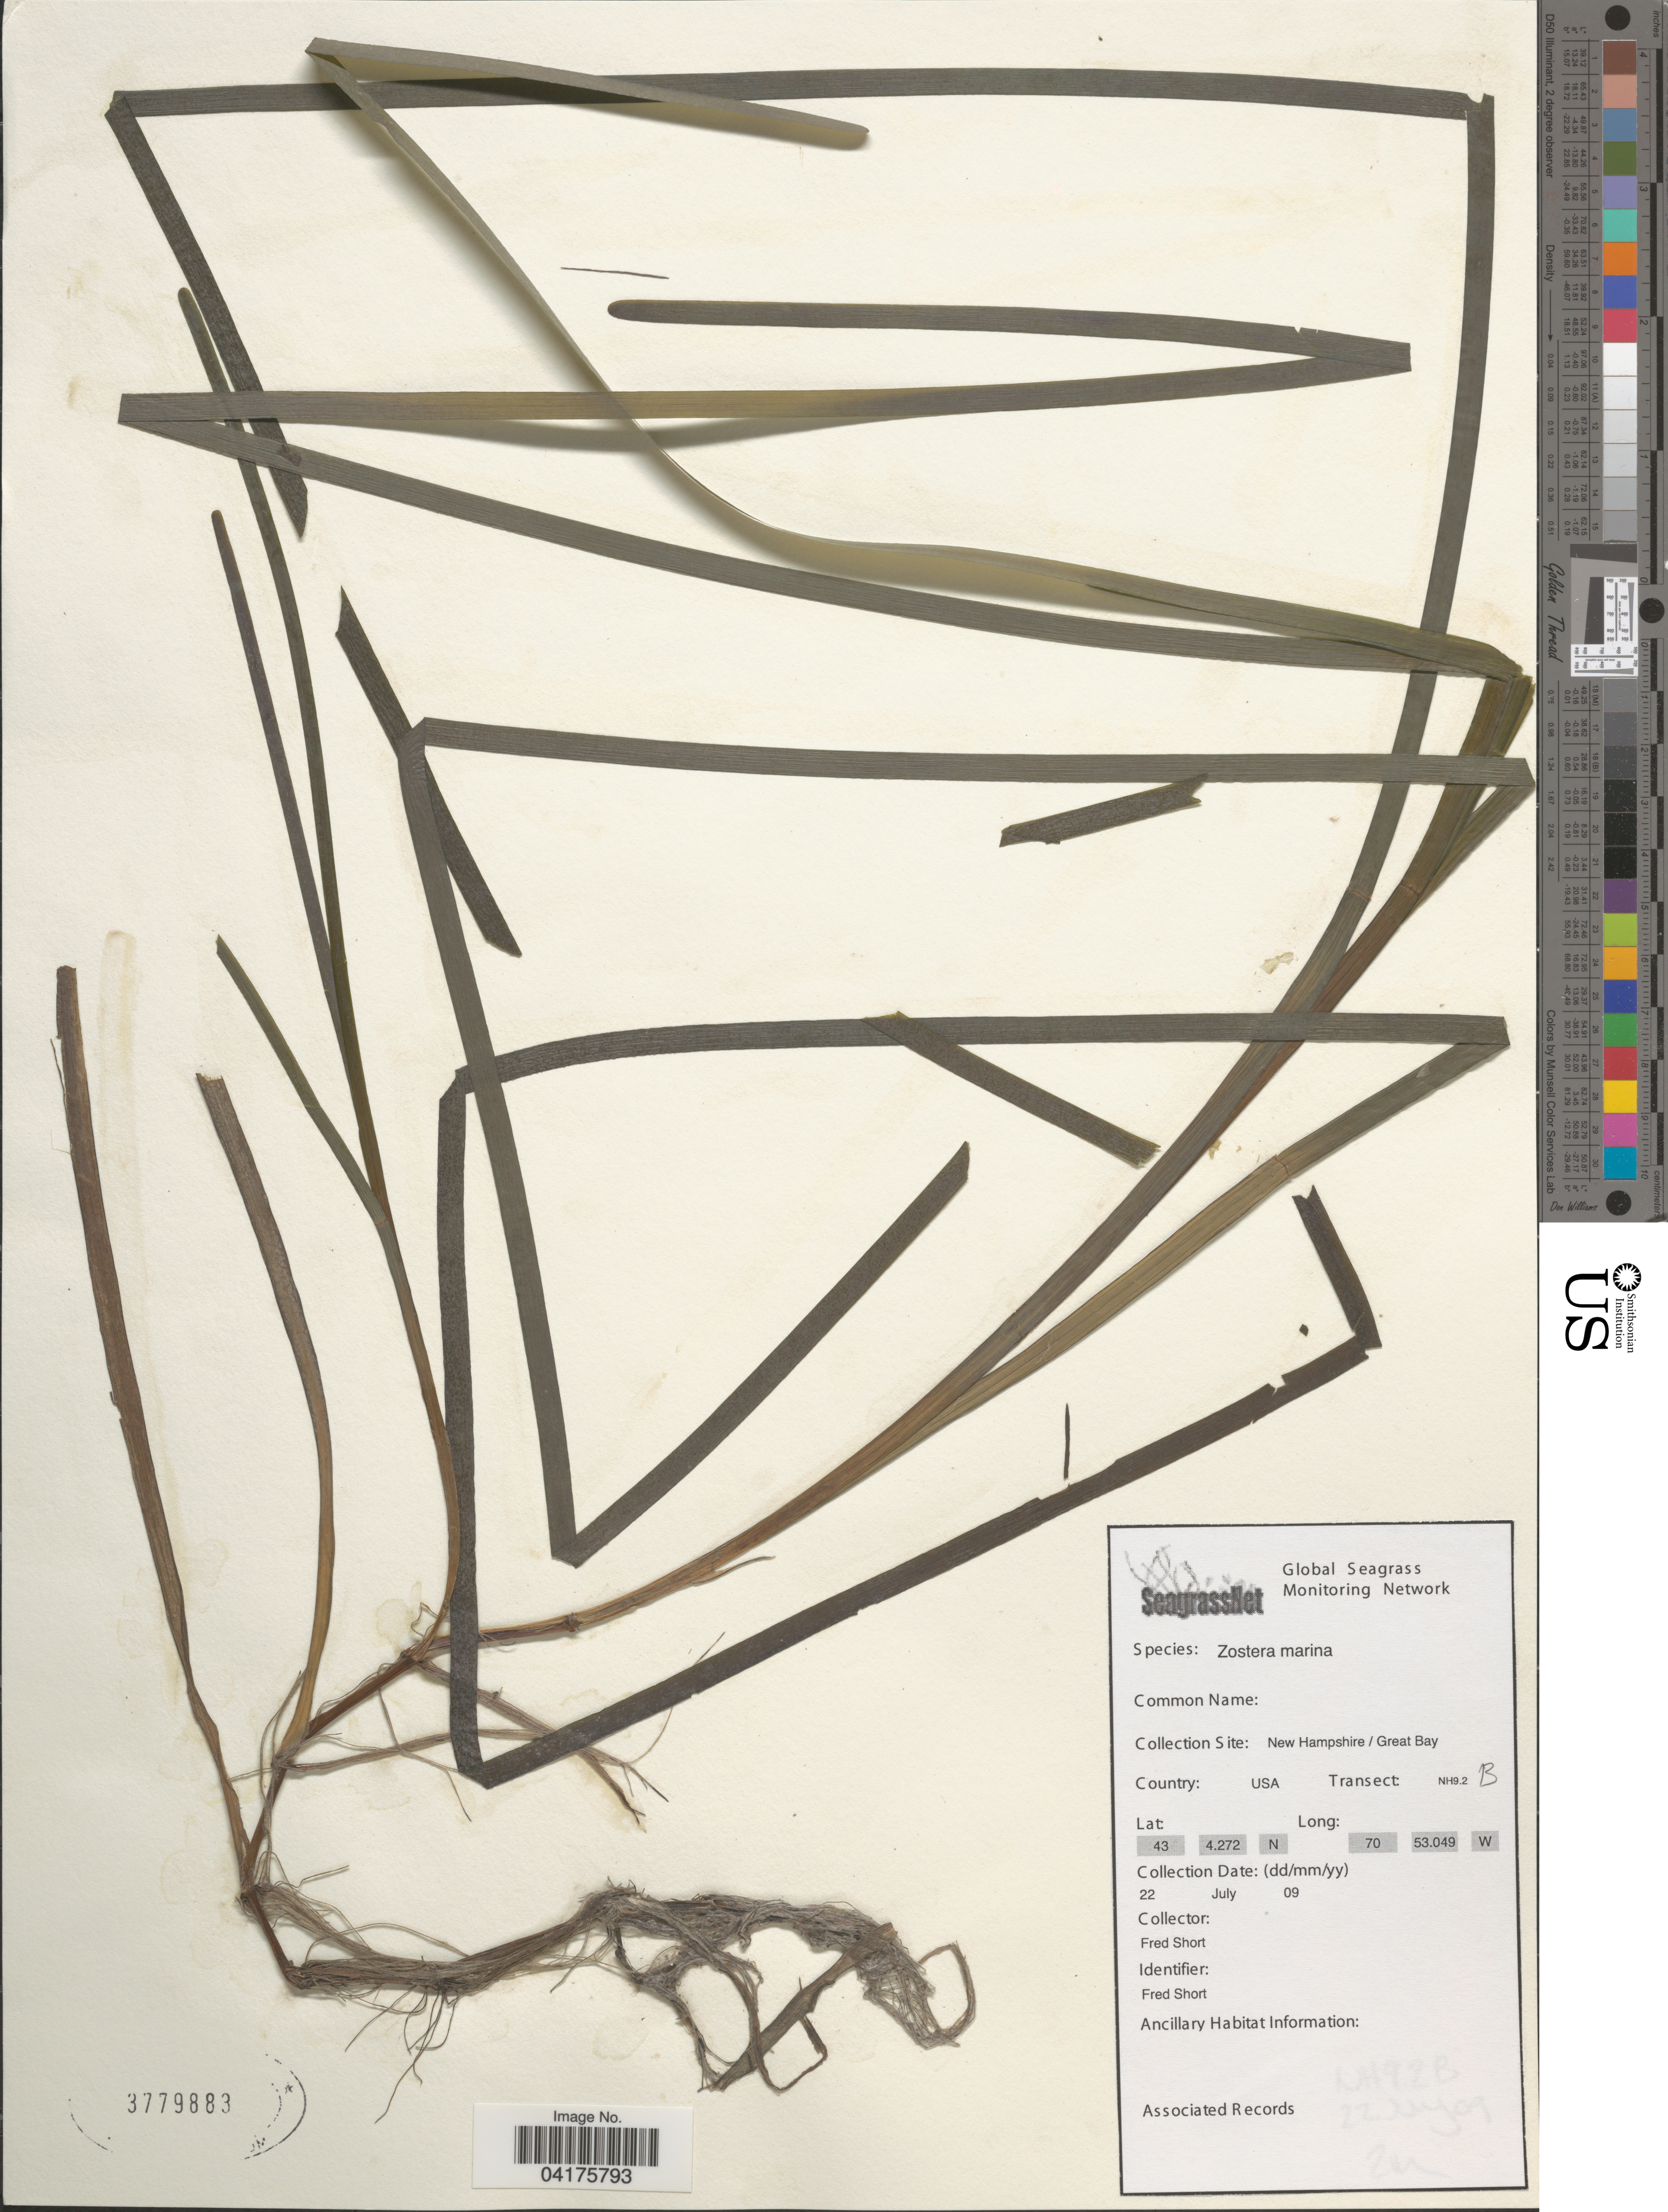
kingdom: Plantae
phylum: Tracheophyta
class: Liliopsida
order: Alismatales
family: Zosteraceae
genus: Zostera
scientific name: Zostera marina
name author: L.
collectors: F. Short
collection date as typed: Transcribed d/m/y: 22/7/9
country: United States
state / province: New Hampshire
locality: Great Bay.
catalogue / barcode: US 3779883